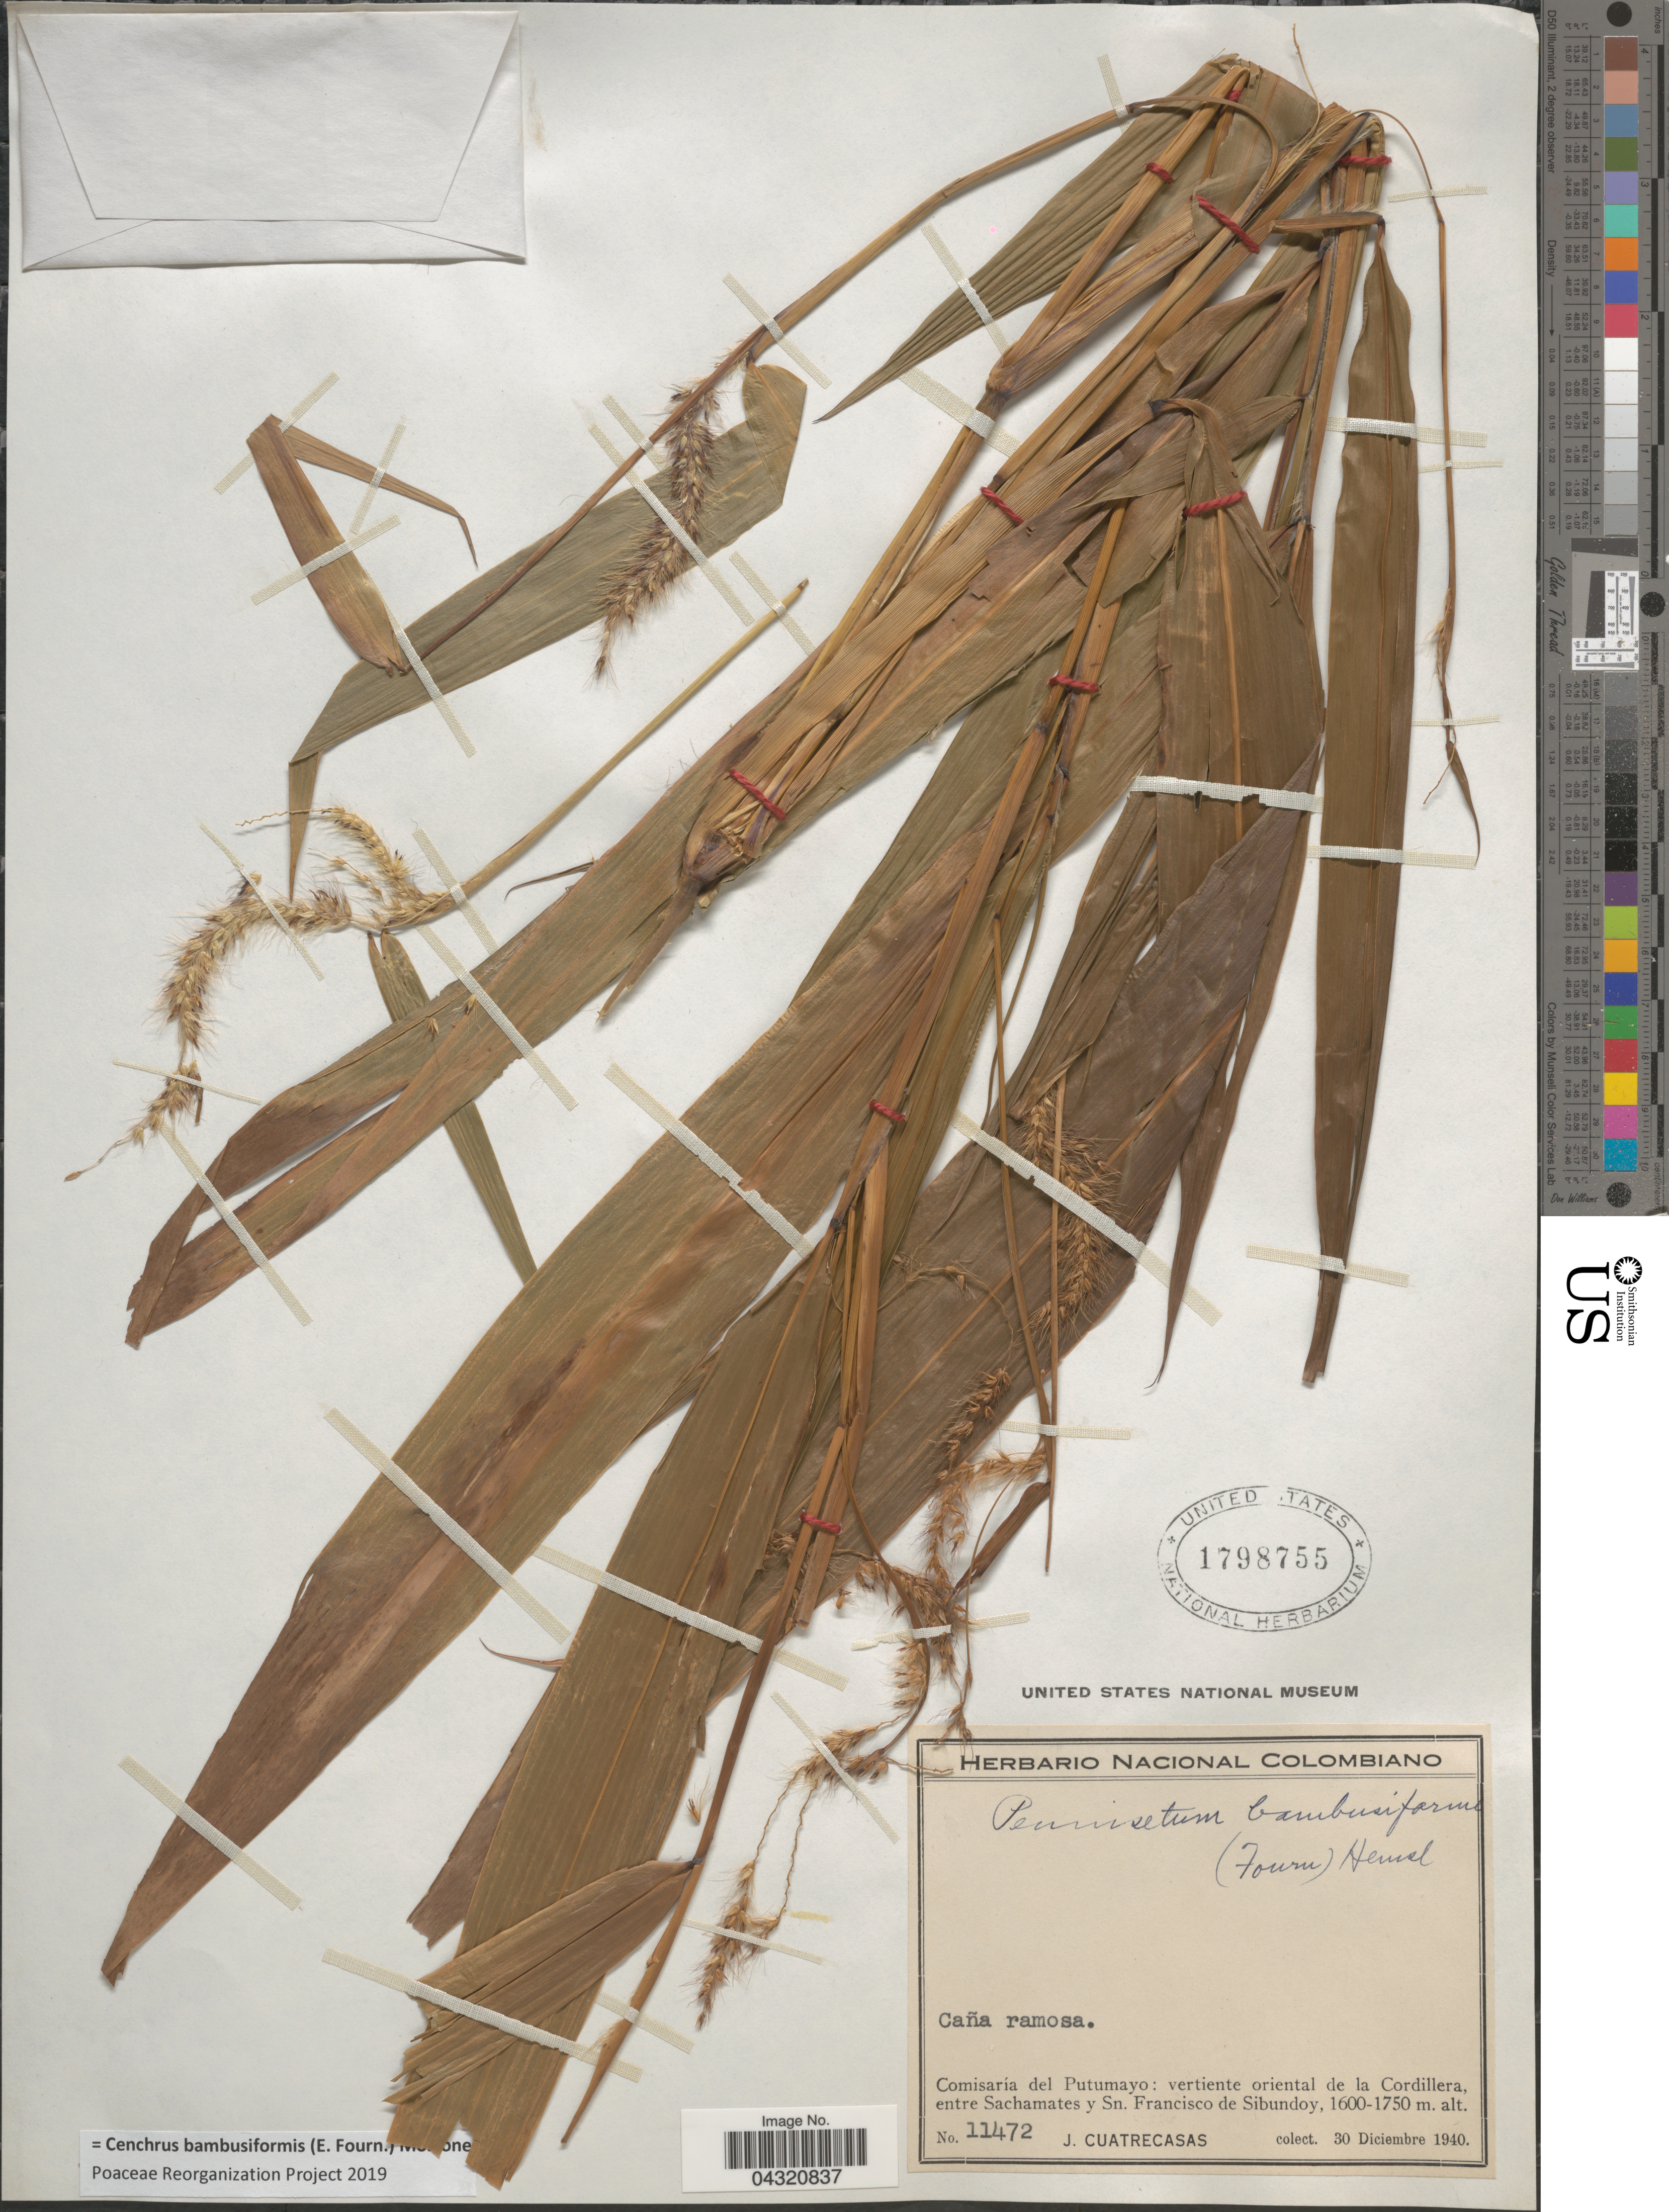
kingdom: Plantae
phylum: Tracheophyta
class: Liliopsida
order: Poales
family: Poaceae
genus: Cenchrus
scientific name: Cenchrus bambusiformis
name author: (E. Fourn.) Morrone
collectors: J. Cuatrecasas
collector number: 11472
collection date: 1940-12-30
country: Colombia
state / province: Putumayo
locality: Comisaría del Putumayo: vertiente oriental de la Cordillera, entre Sachamates y Sn. Francisco de Sibundoy.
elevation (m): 1600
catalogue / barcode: US 1798755